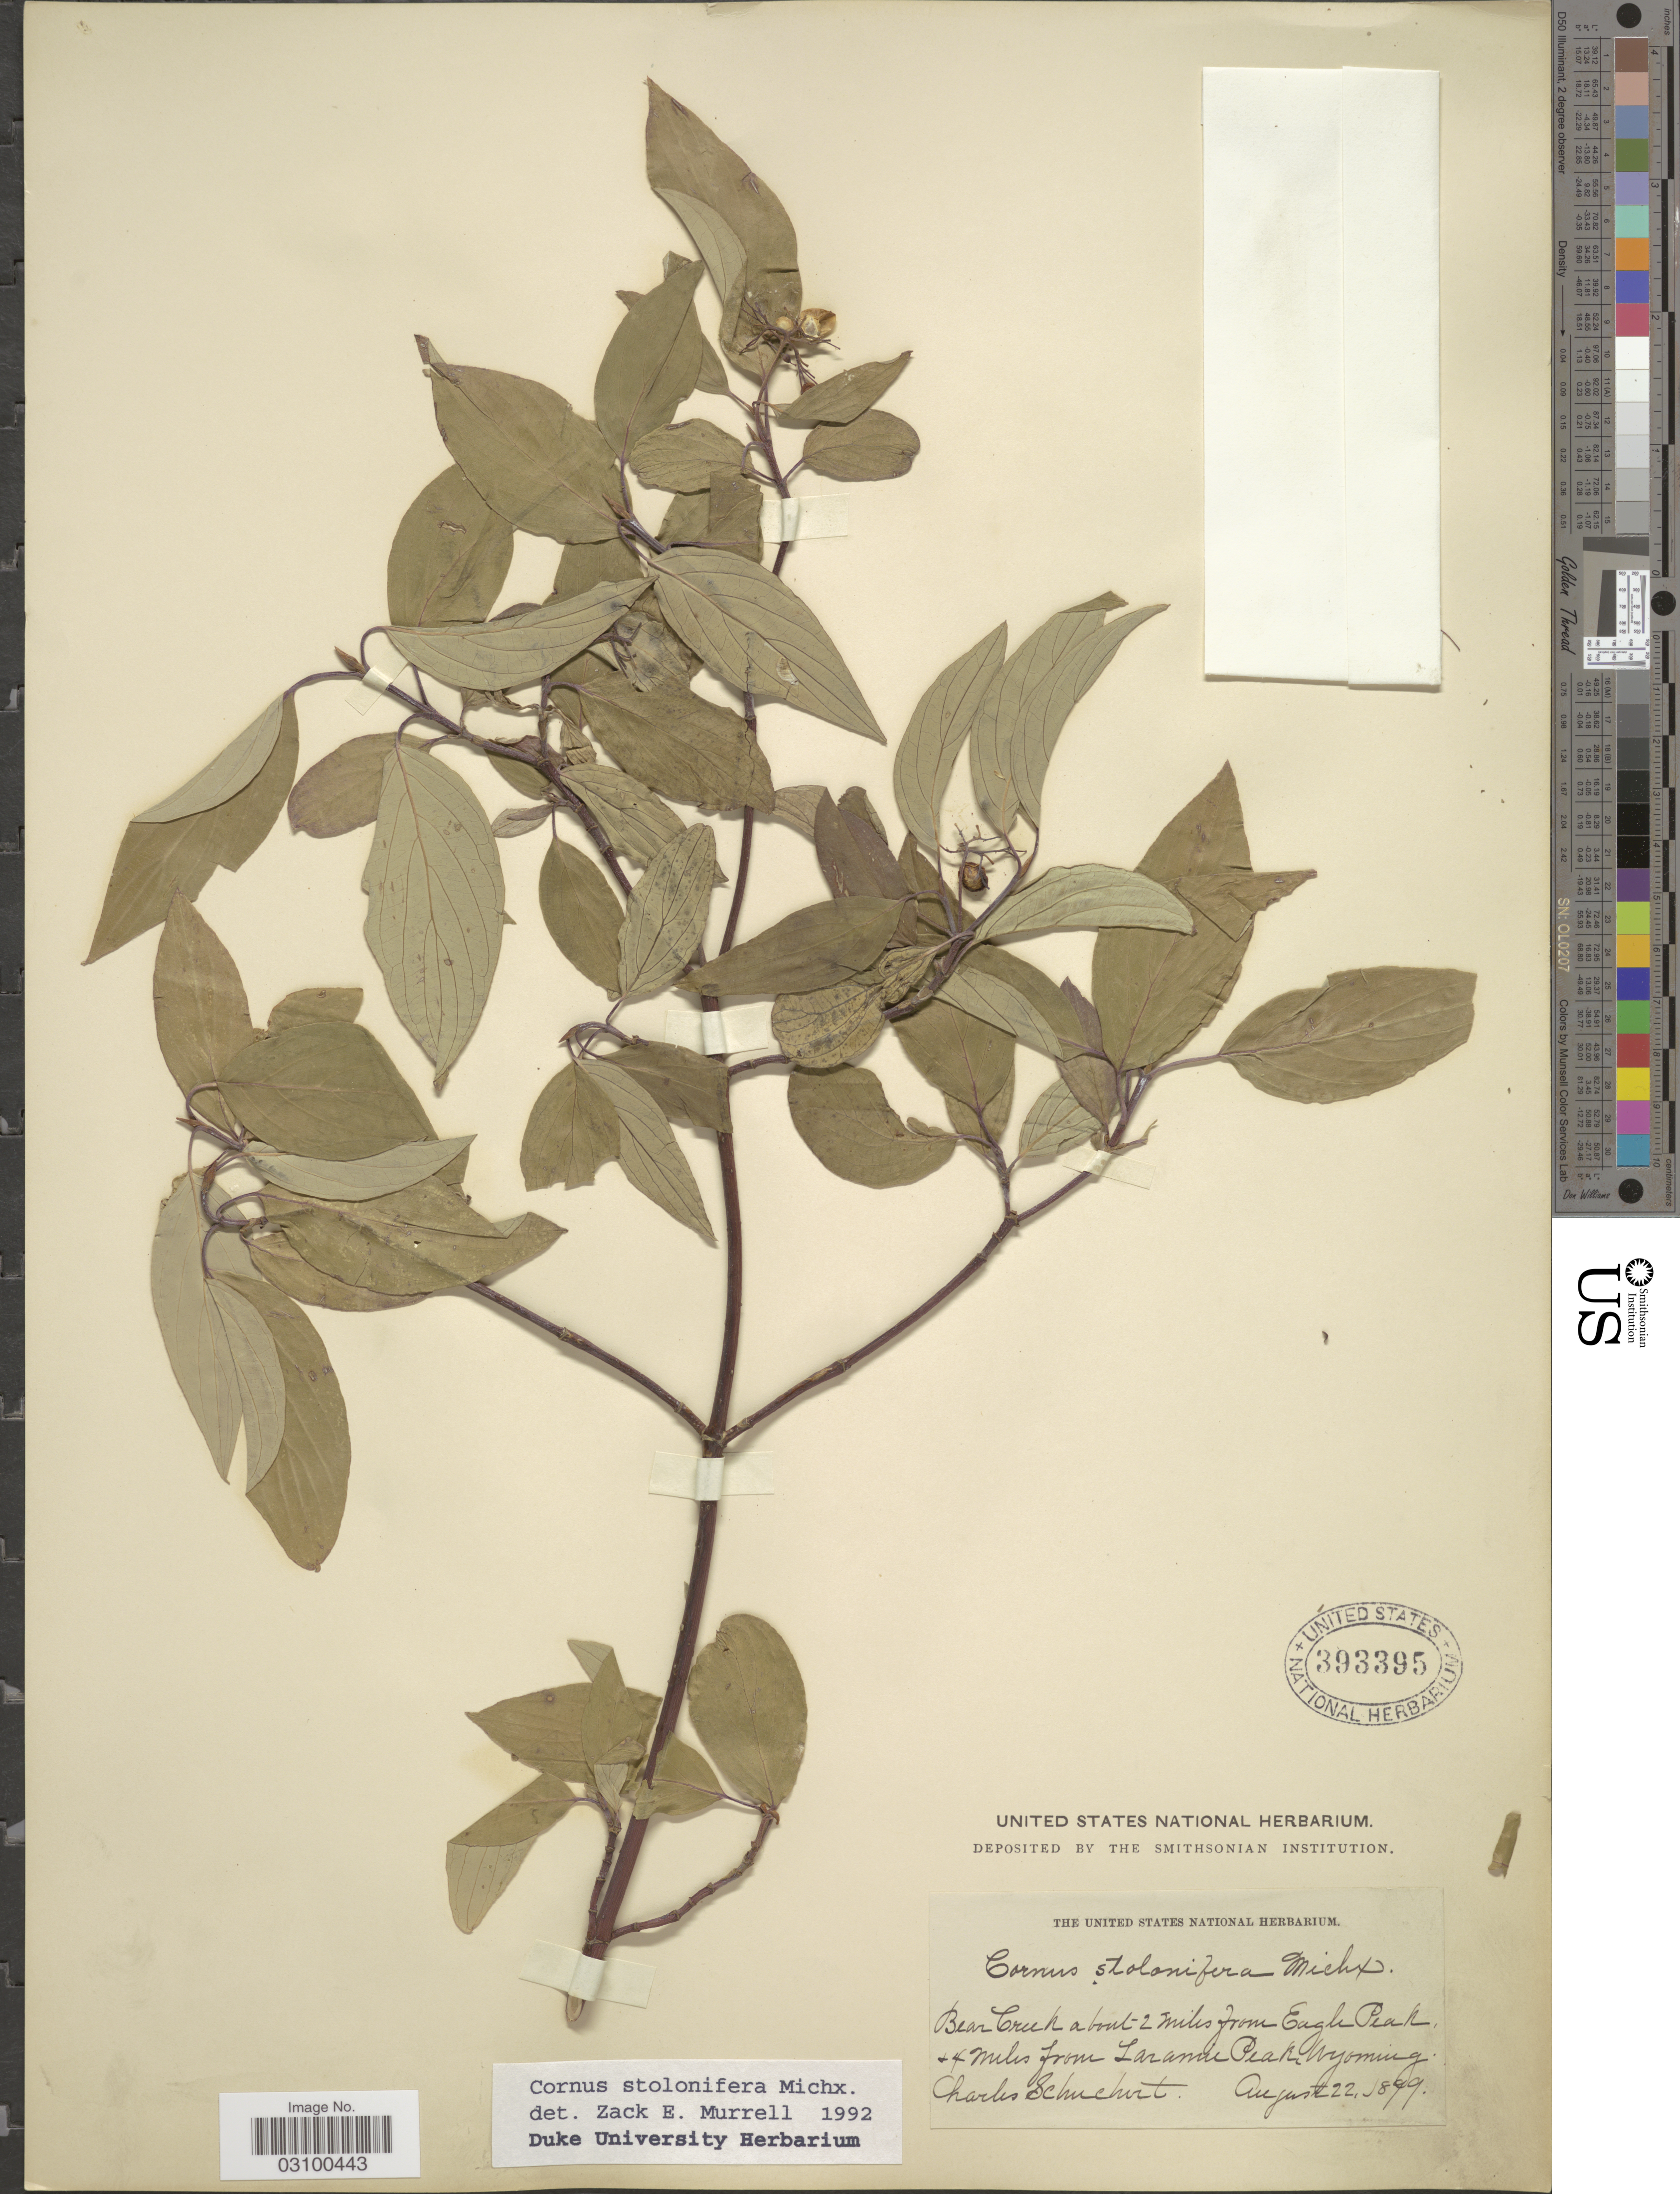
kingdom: Plantae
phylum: Tracheophyta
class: Magnoliopsida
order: Cornales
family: Cornaceae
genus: Cornus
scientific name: Cornus sericea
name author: L.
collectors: C. Schuchert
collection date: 1899-08-22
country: United States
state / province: Wyoming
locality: Bear Creek about 2 miles from Eagle Peak, & 4 miles from Laramie Peak.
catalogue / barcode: US 393395